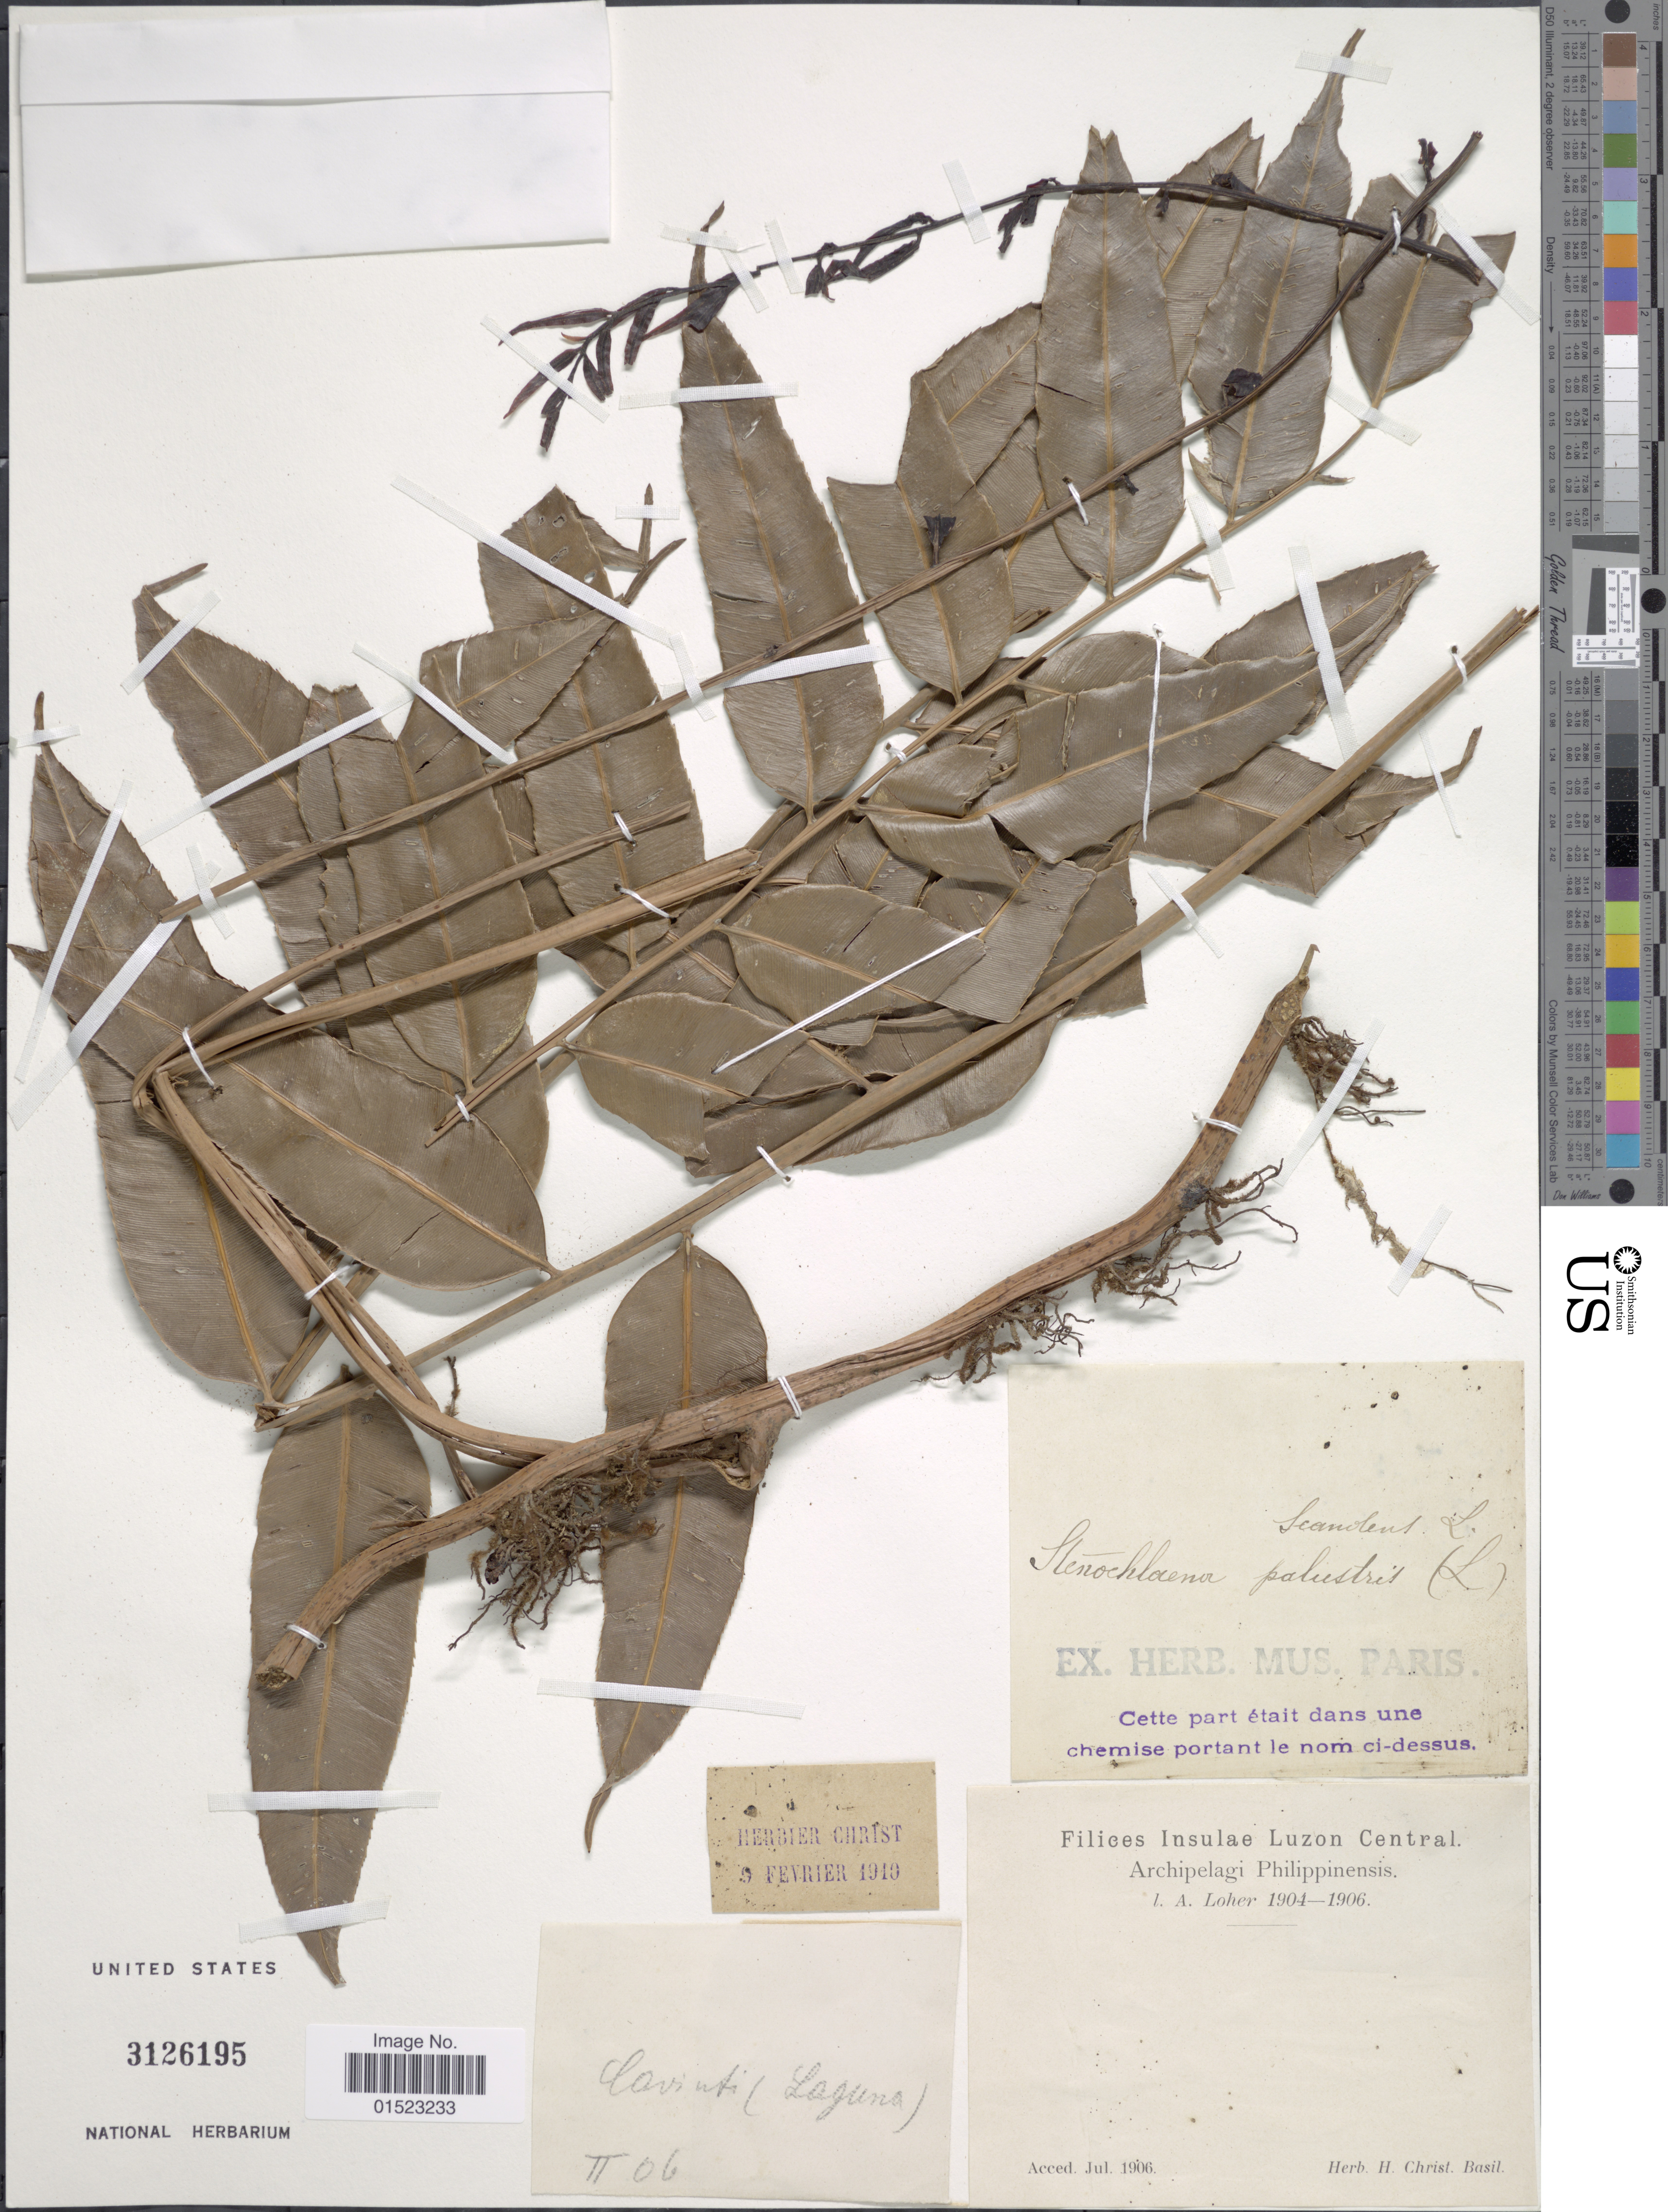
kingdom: Plantae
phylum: Tracheophyta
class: Polypodiopsida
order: Polypodiales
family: Blechnaceae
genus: Stenochlaena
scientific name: Stenochlaena palustris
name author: (Burm. f.) Bedd.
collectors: A. Loher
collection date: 1906-07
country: Philippines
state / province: Central Luzon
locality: Cavinti (Laguna)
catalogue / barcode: US 3126195